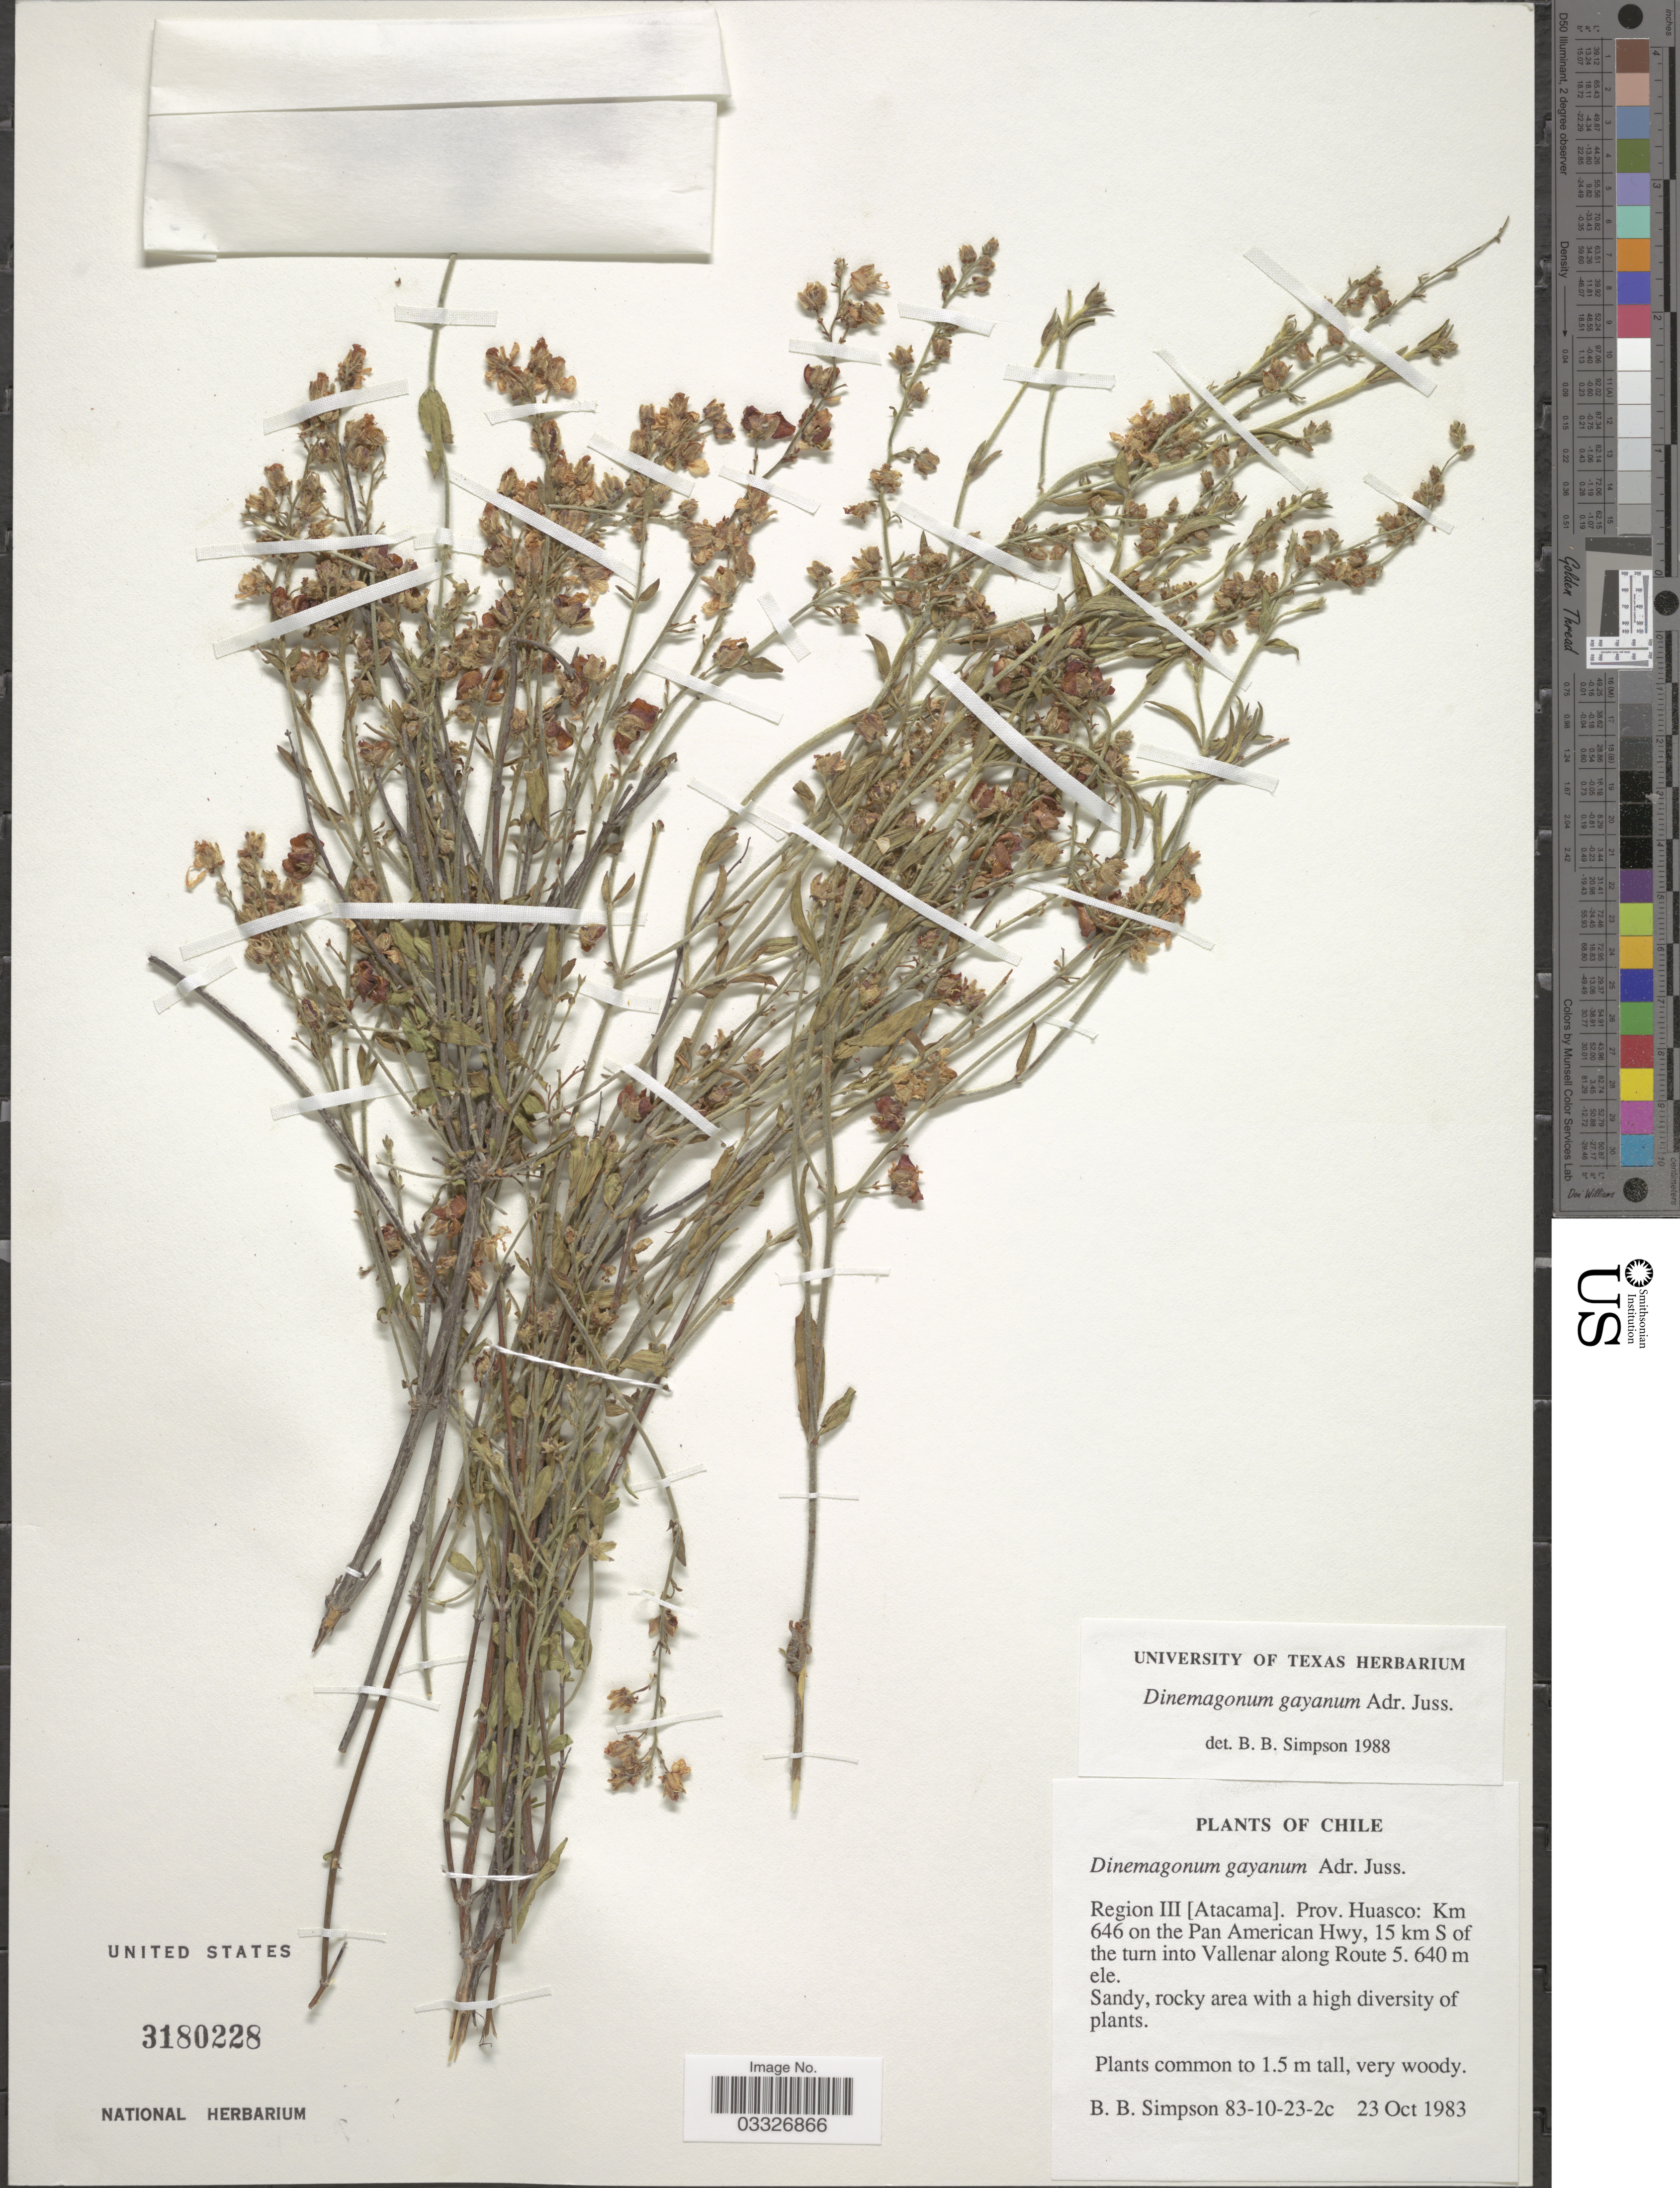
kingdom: Plantae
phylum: Tracheophyta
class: Magnoliopsida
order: Malpighiales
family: Malpighiaceae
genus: Dinemagonum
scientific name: Dinemagonum gayanum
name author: A. Juss.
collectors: B. Simpson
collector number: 83-10-23-2c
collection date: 1983-10-23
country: Chile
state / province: Atacama (III)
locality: Region III [Atacama]. Prov. Huasco: km 646 on the Pan American Hwy, 15 km S of the turn into Vallenar along Route.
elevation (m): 5640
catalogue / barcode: US 3180228